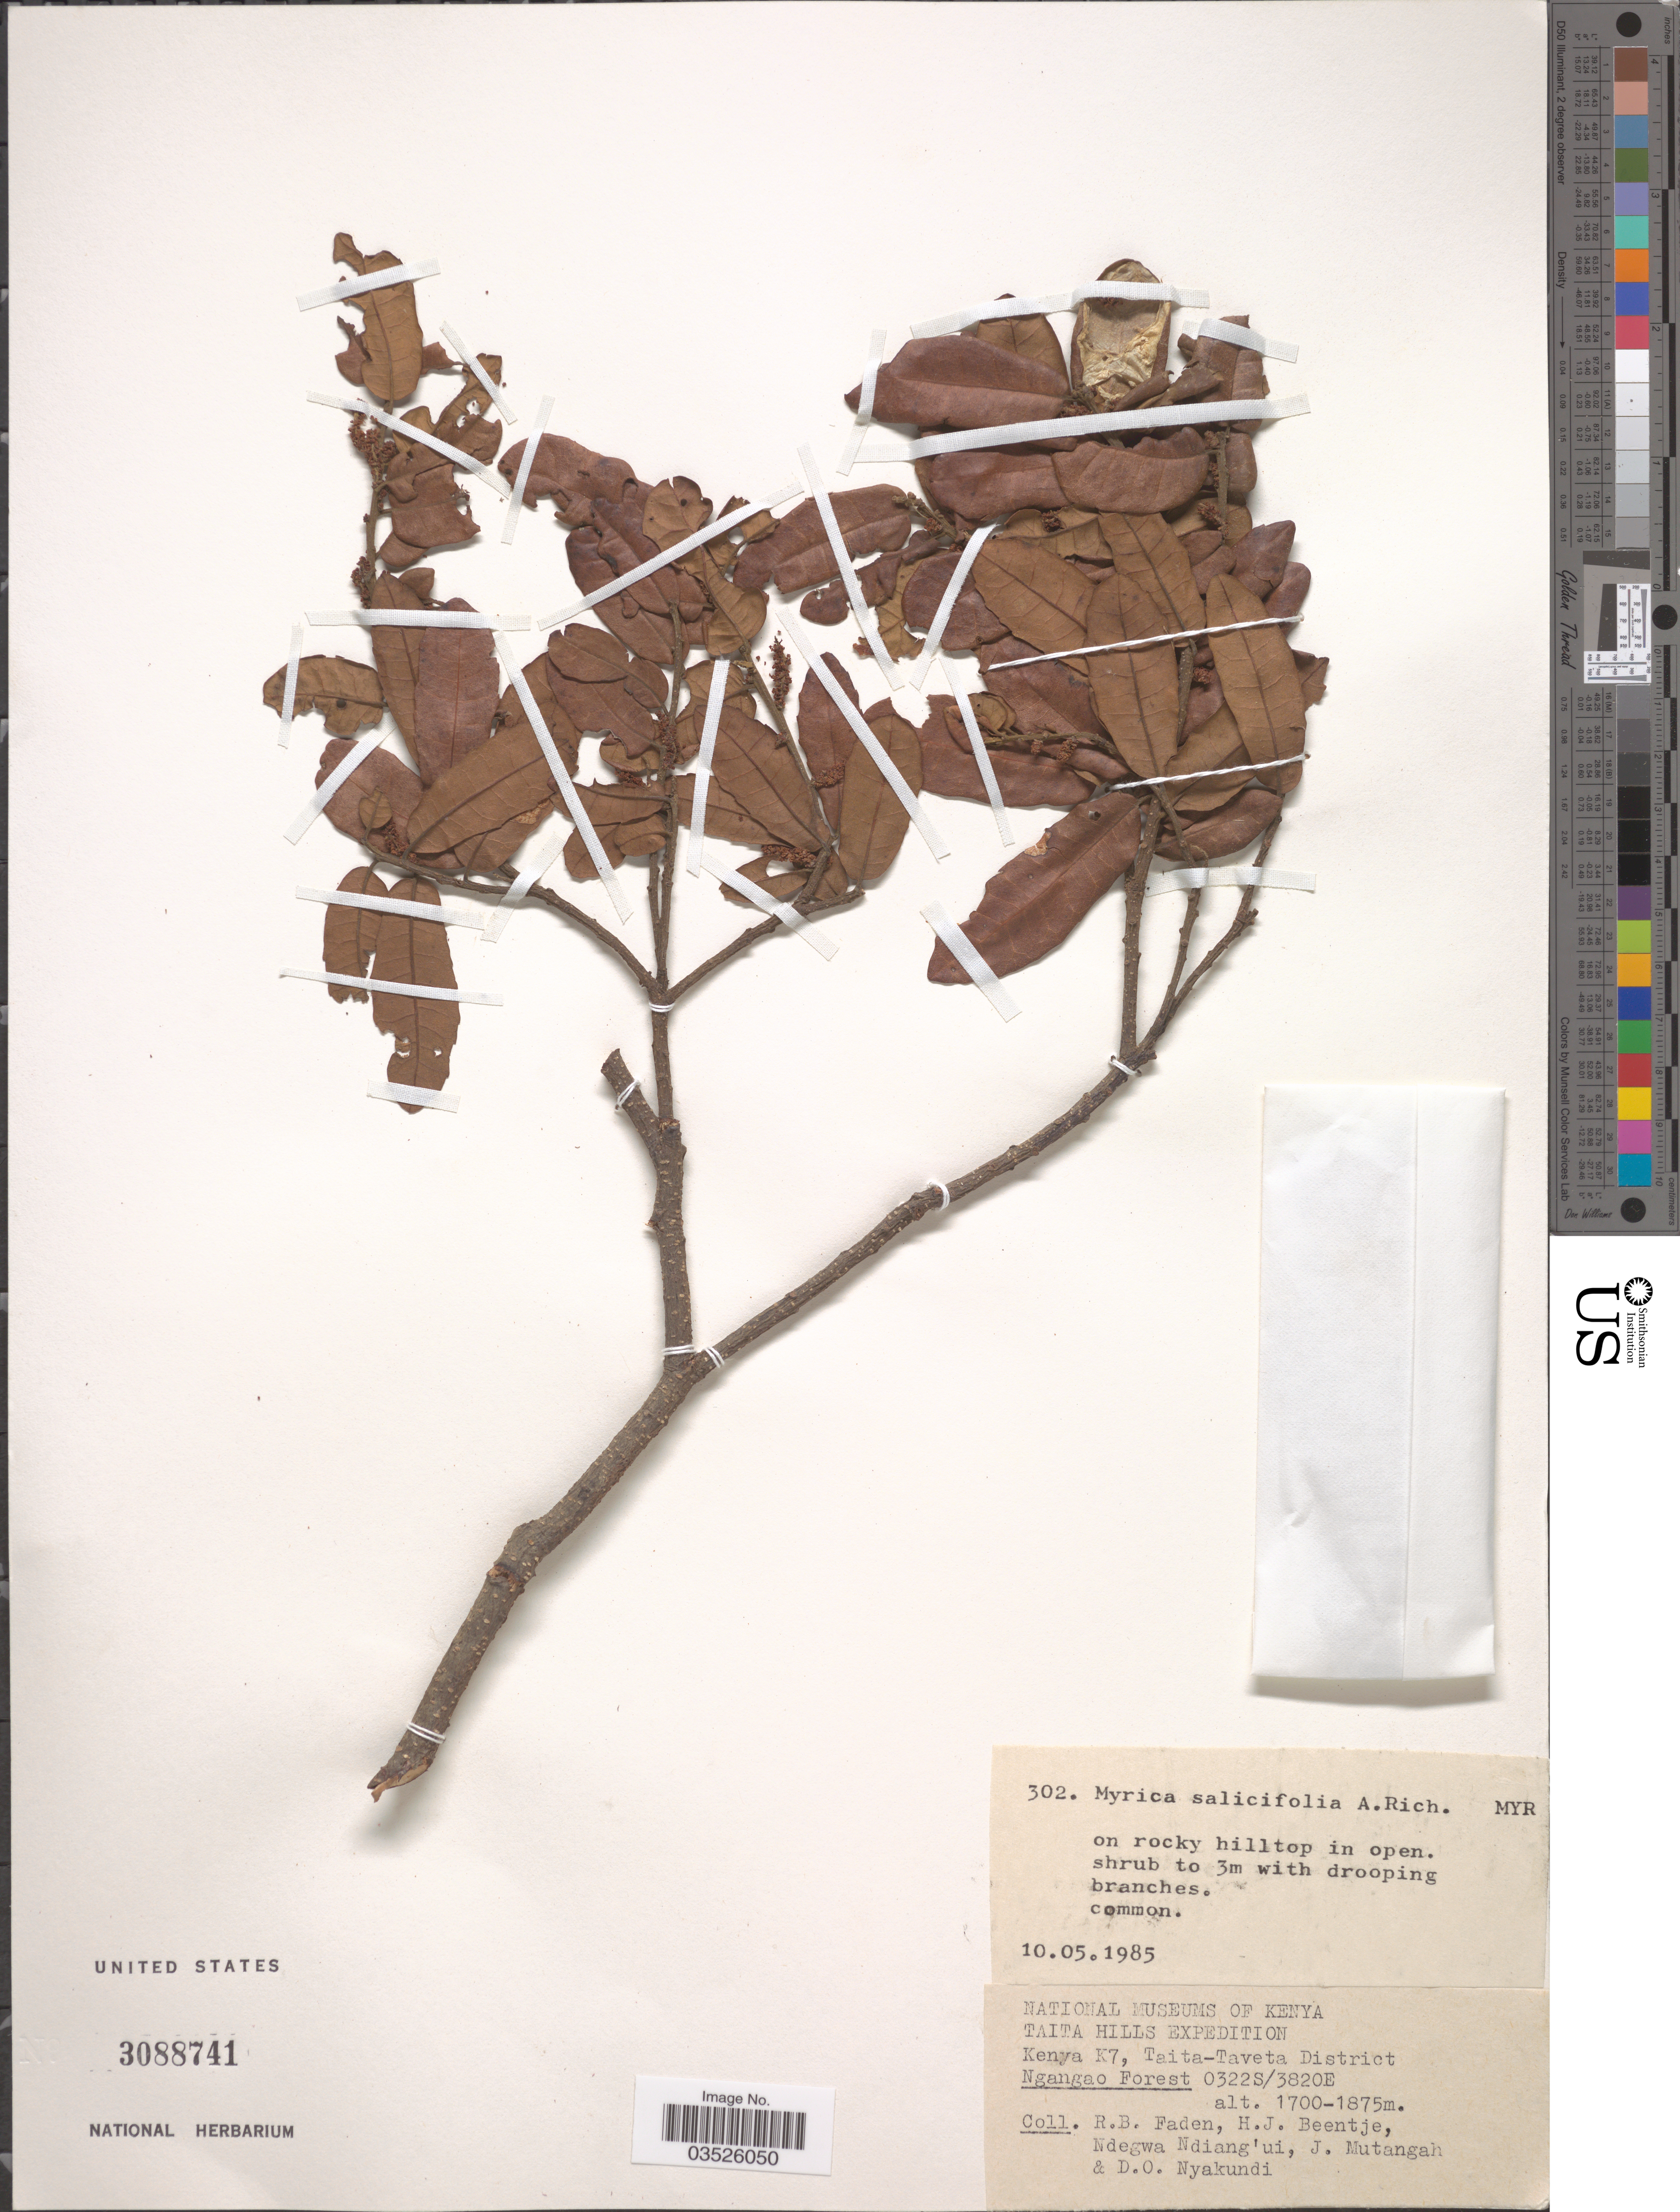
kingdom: Plantae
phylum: Tracheophyta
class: Magnoliopsida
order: Fagales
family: Myricaceae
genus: Morella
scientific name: Morella salicifolia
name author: (Hochst. ex A. Rich.) Verdc. & Polhill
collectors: R. B. Faden, H. J. Beentje, Ndegwa Ndiang'ui, J. Mutangah & D. Nyakundi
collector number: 302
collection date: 1985-05-10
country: Kenya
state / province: Taita Taveta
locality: Taita Hills. K7, Taita-Taveta District. Ngangao Forest.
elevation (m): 1700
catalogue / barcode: US 3088741